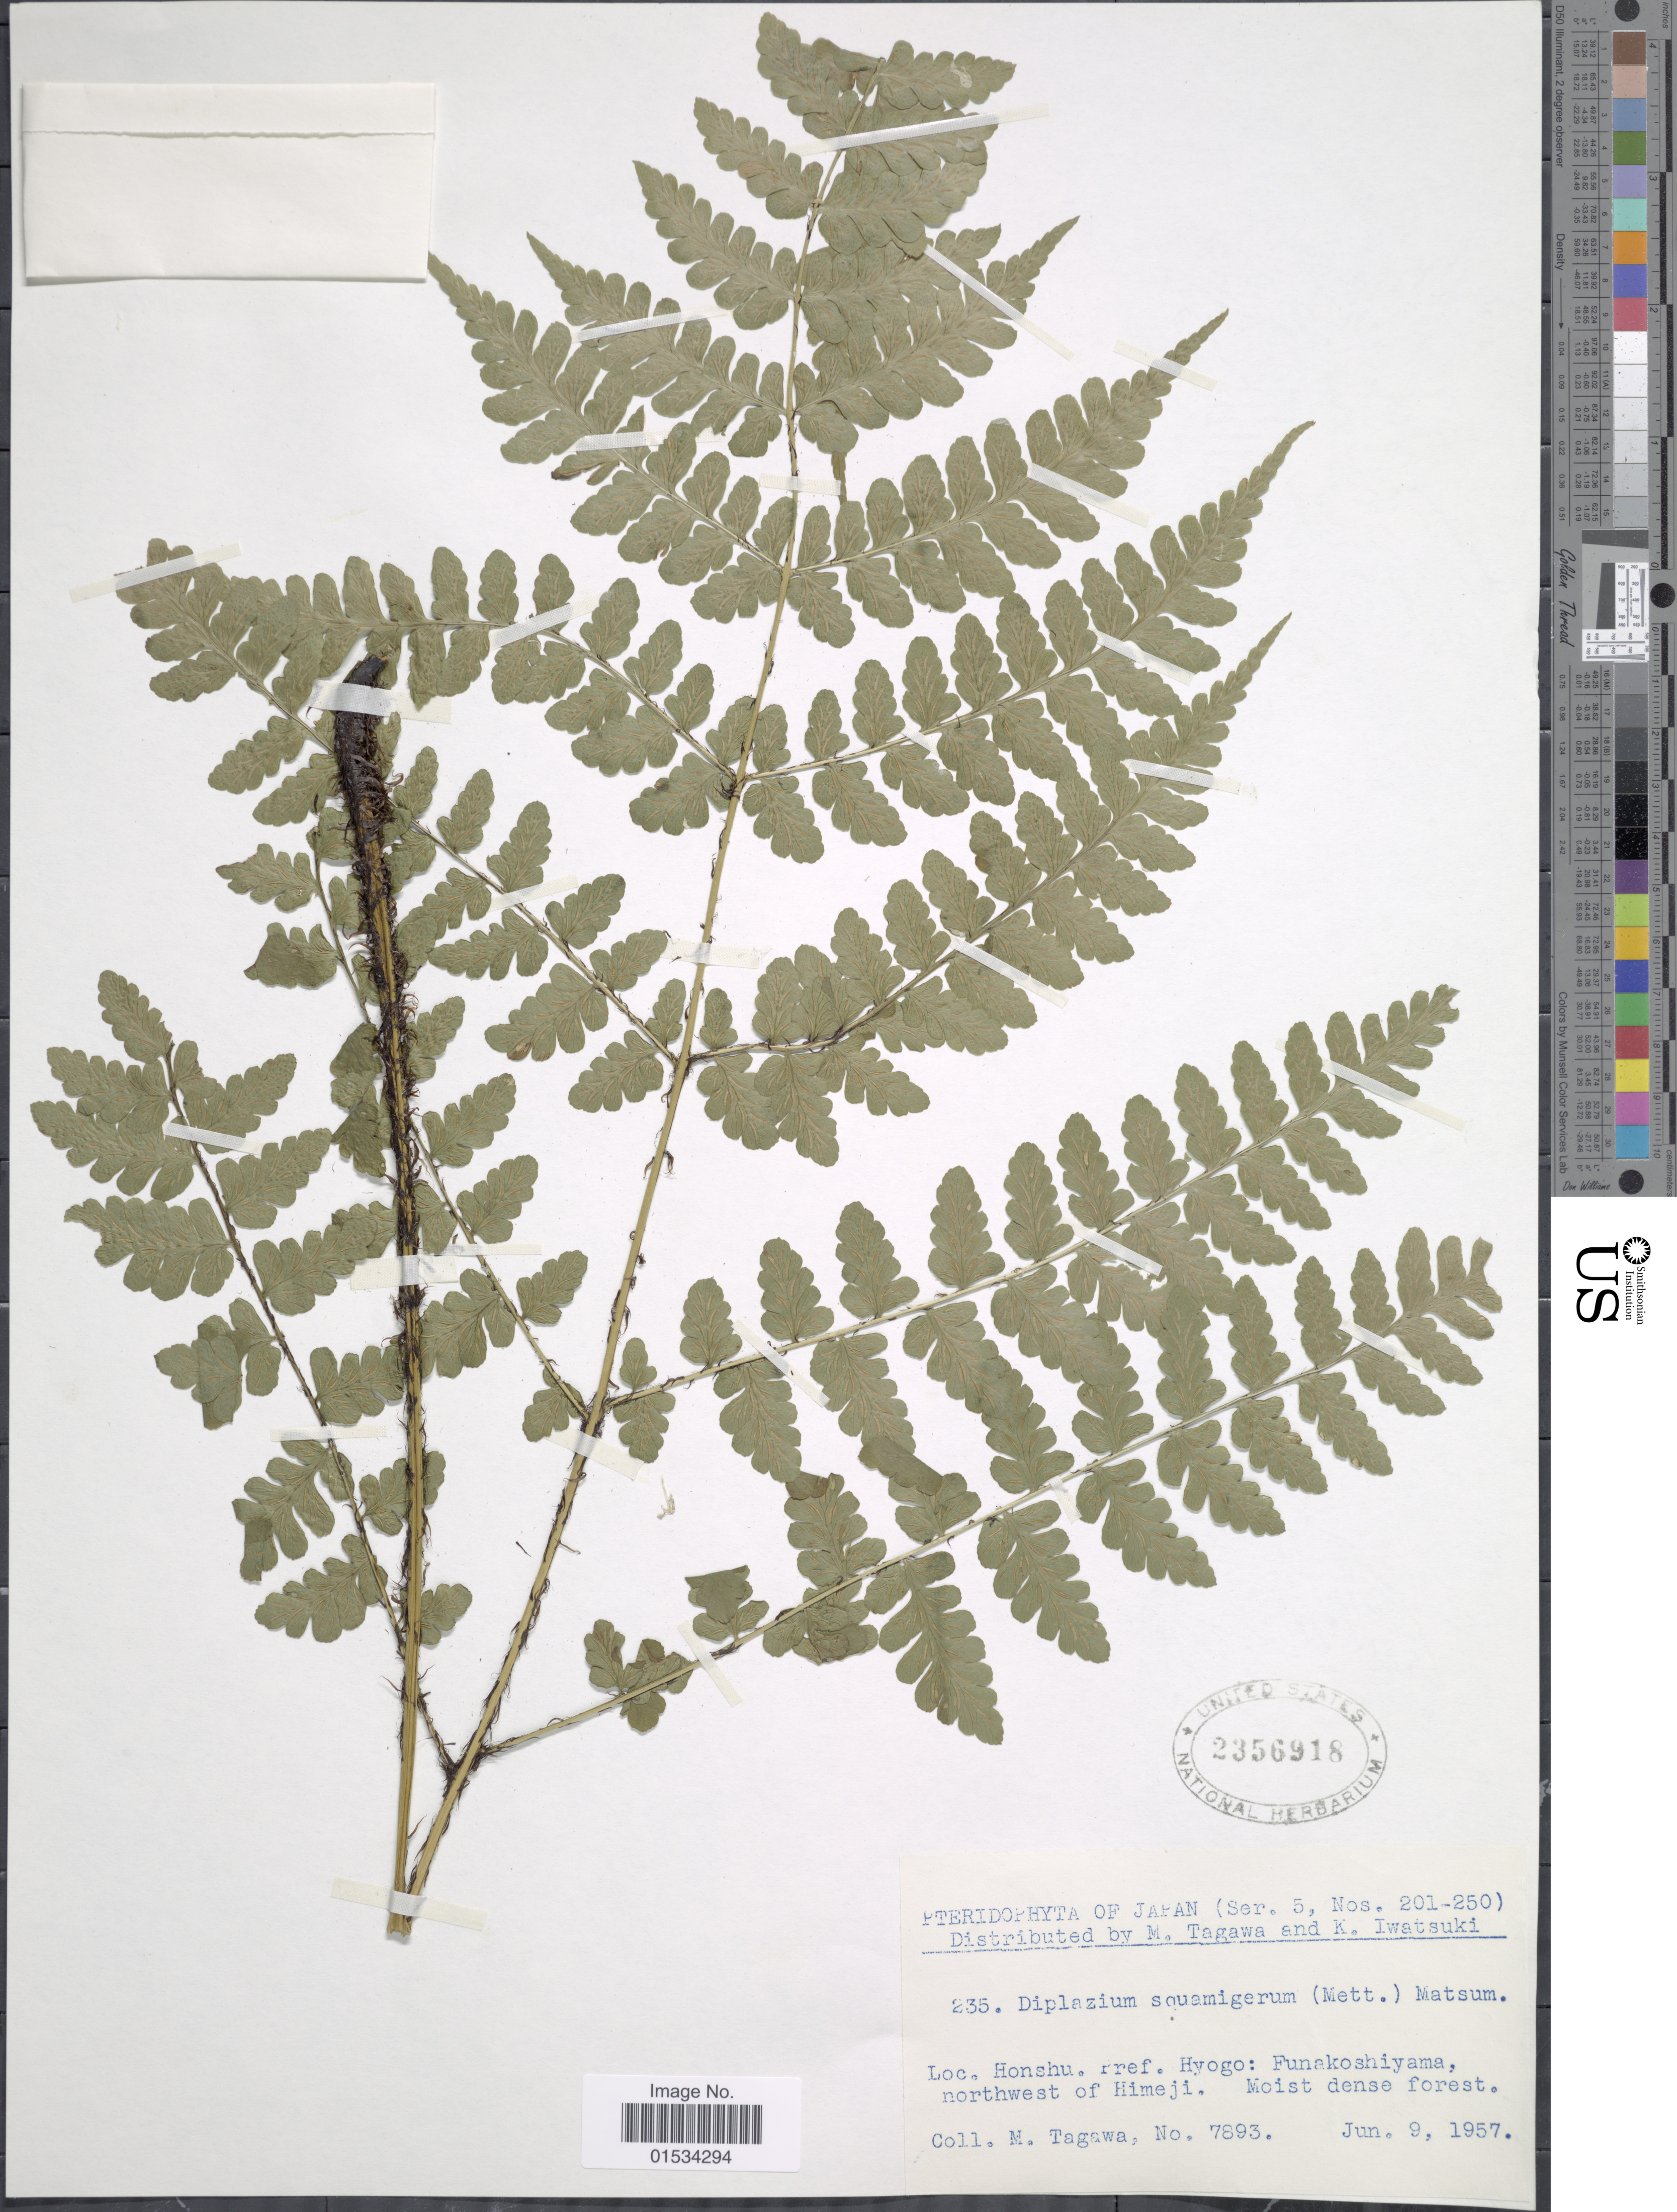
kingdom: Plantae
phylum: Tracheophyta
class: Polypodiopsida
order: Polypodiales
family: Athyriaceae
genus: Diplazium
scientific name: Diplazium squamigerum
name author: (Mett.) Christ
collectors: M. Tagawa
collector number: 7893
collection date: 1957-06-09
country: Japan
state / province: Hyogo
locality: Honshu: Funakoshiyama, northwest of Himeji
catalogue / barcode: US 2356918